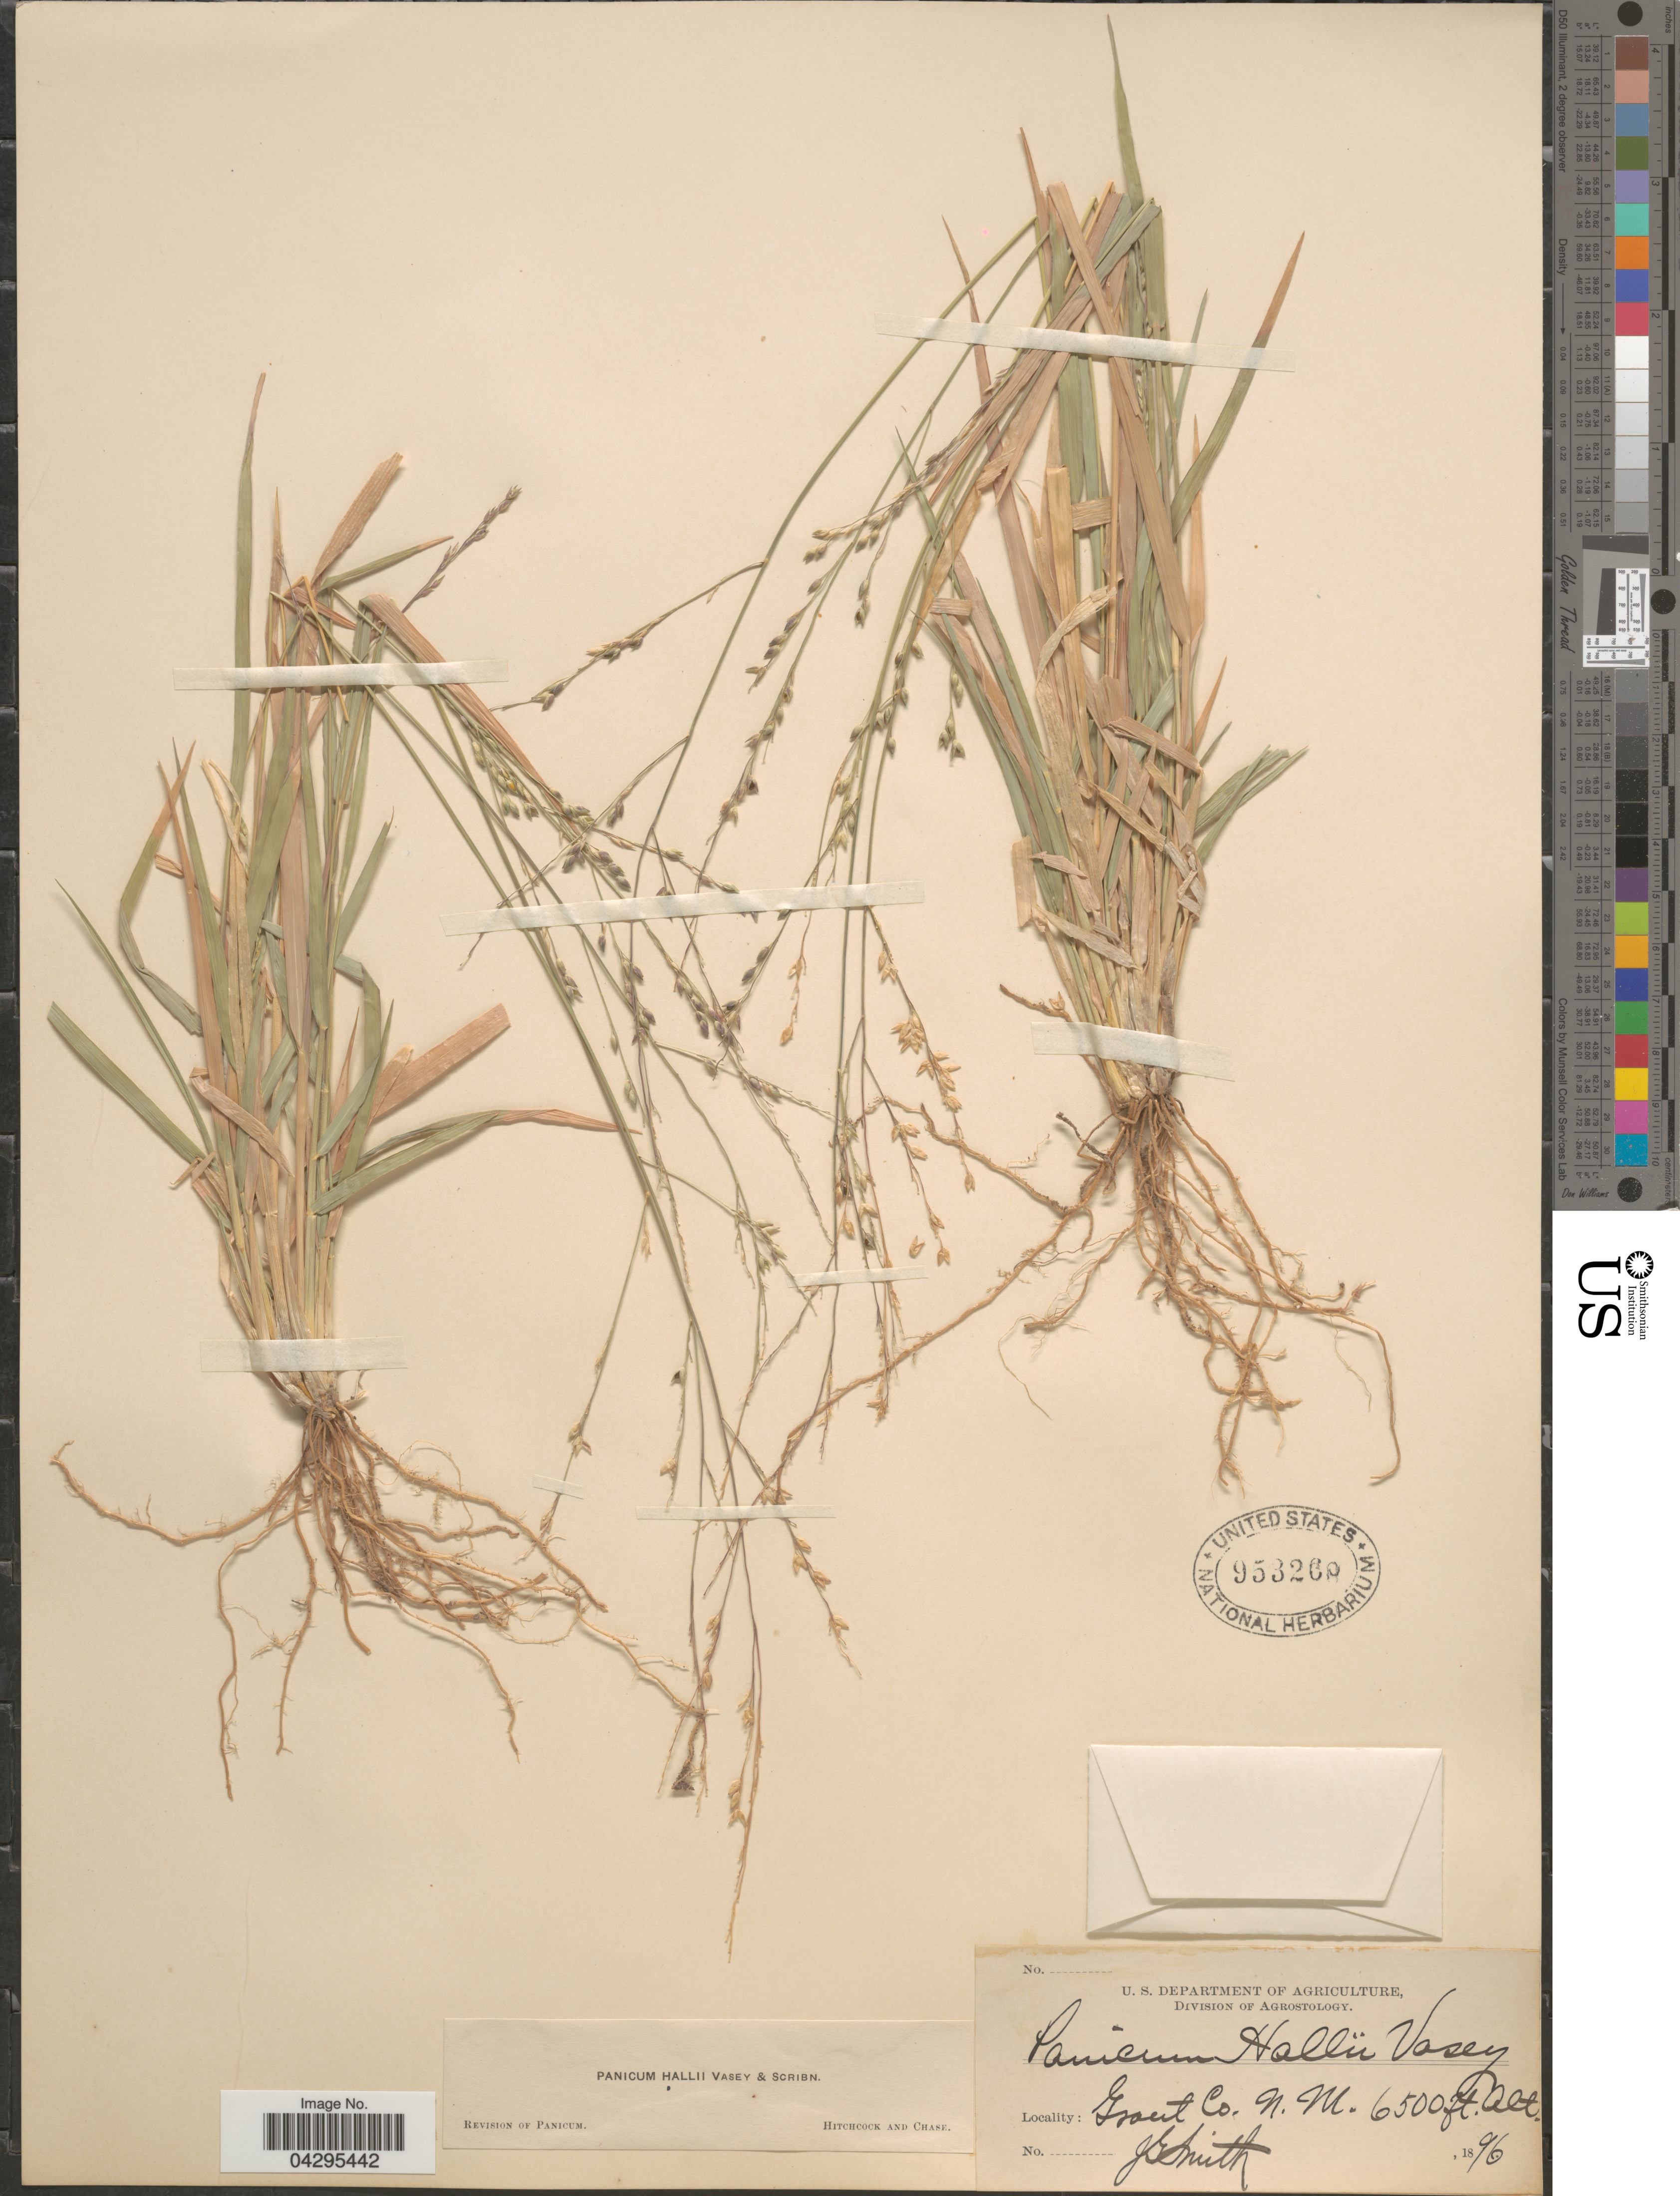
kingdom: Plantae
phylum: Tracheophyta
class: Liliopsida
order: Poales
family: Poaceae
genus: Panicum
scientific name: Panicum hallii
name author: Vasey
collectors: J. G. Smith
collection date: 1896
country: United States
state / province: New Mexico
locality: Grant Co.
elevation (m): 1981